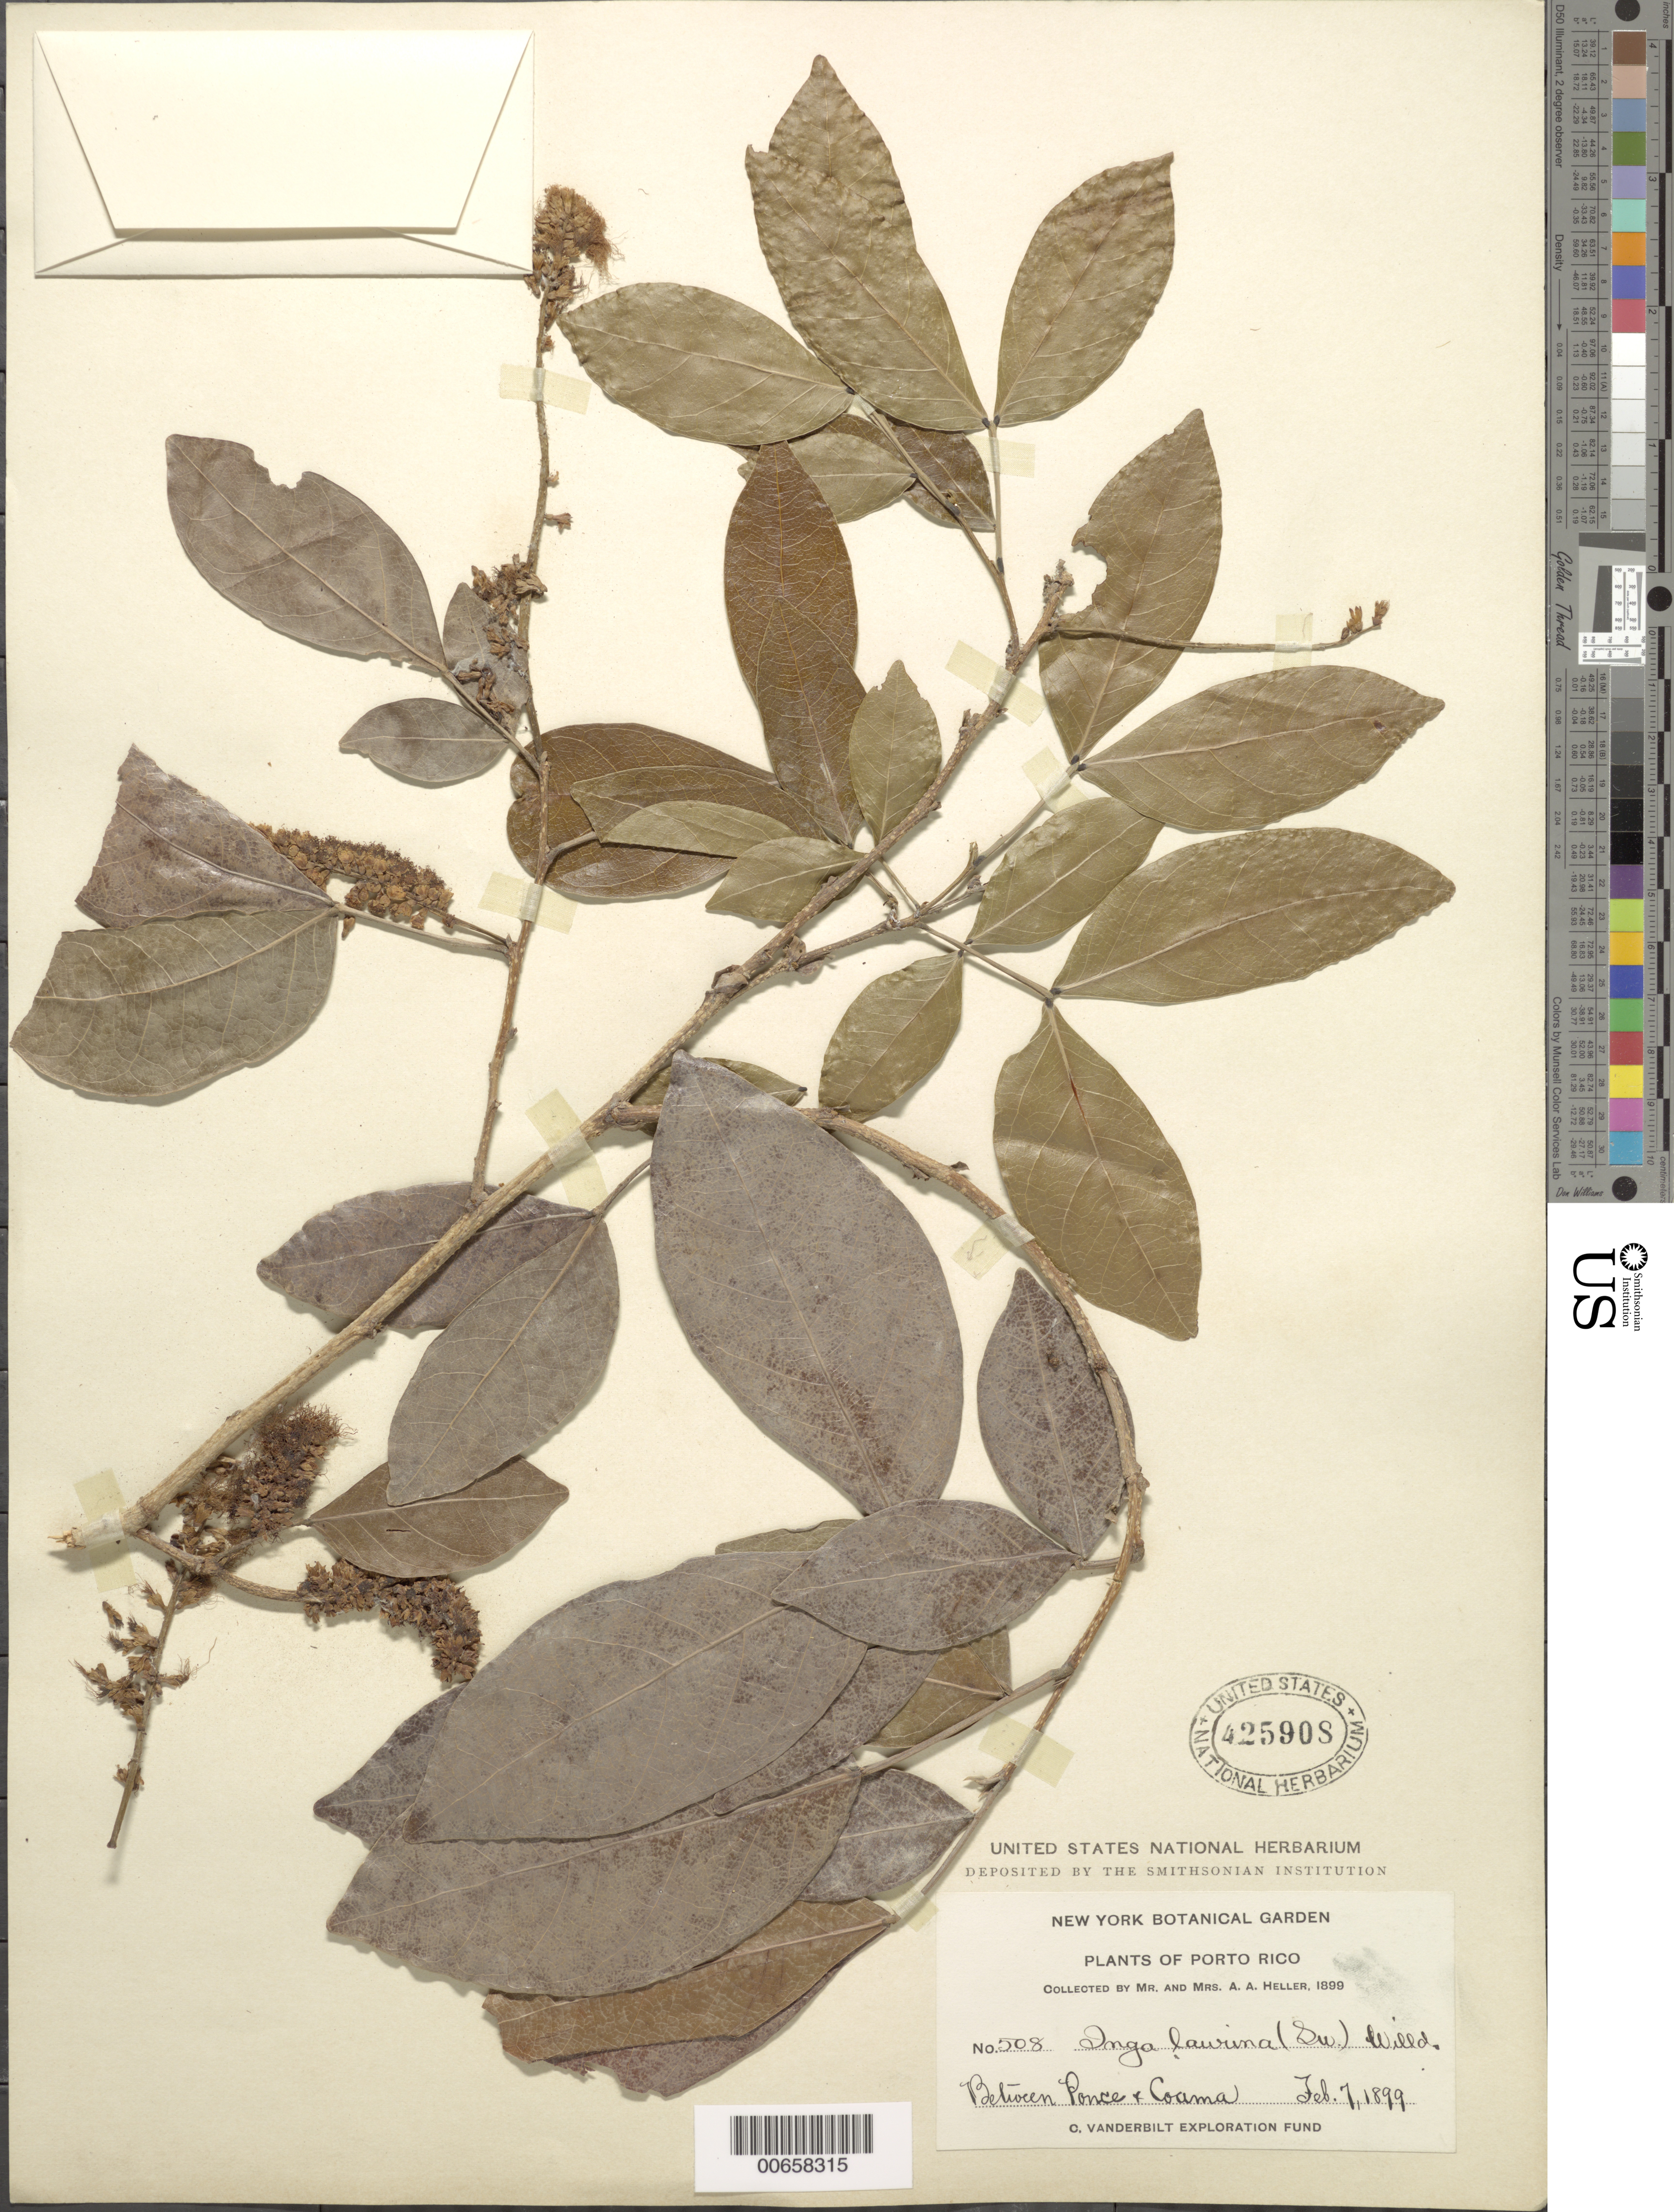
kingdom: Plantae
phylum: Tracheophyta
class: Magnoliopsida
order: Fabales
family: Fabaceae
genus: Inga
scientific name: Inga laurina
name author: (Sw.) Willd.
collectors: A. A. Heller & -- Heller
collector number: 508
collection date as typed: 07 Feb 1899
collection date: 1899-02-07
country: Puerto Rico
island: Greater Antilles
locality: Ponce & Coamo, btw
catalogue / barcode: US 425908